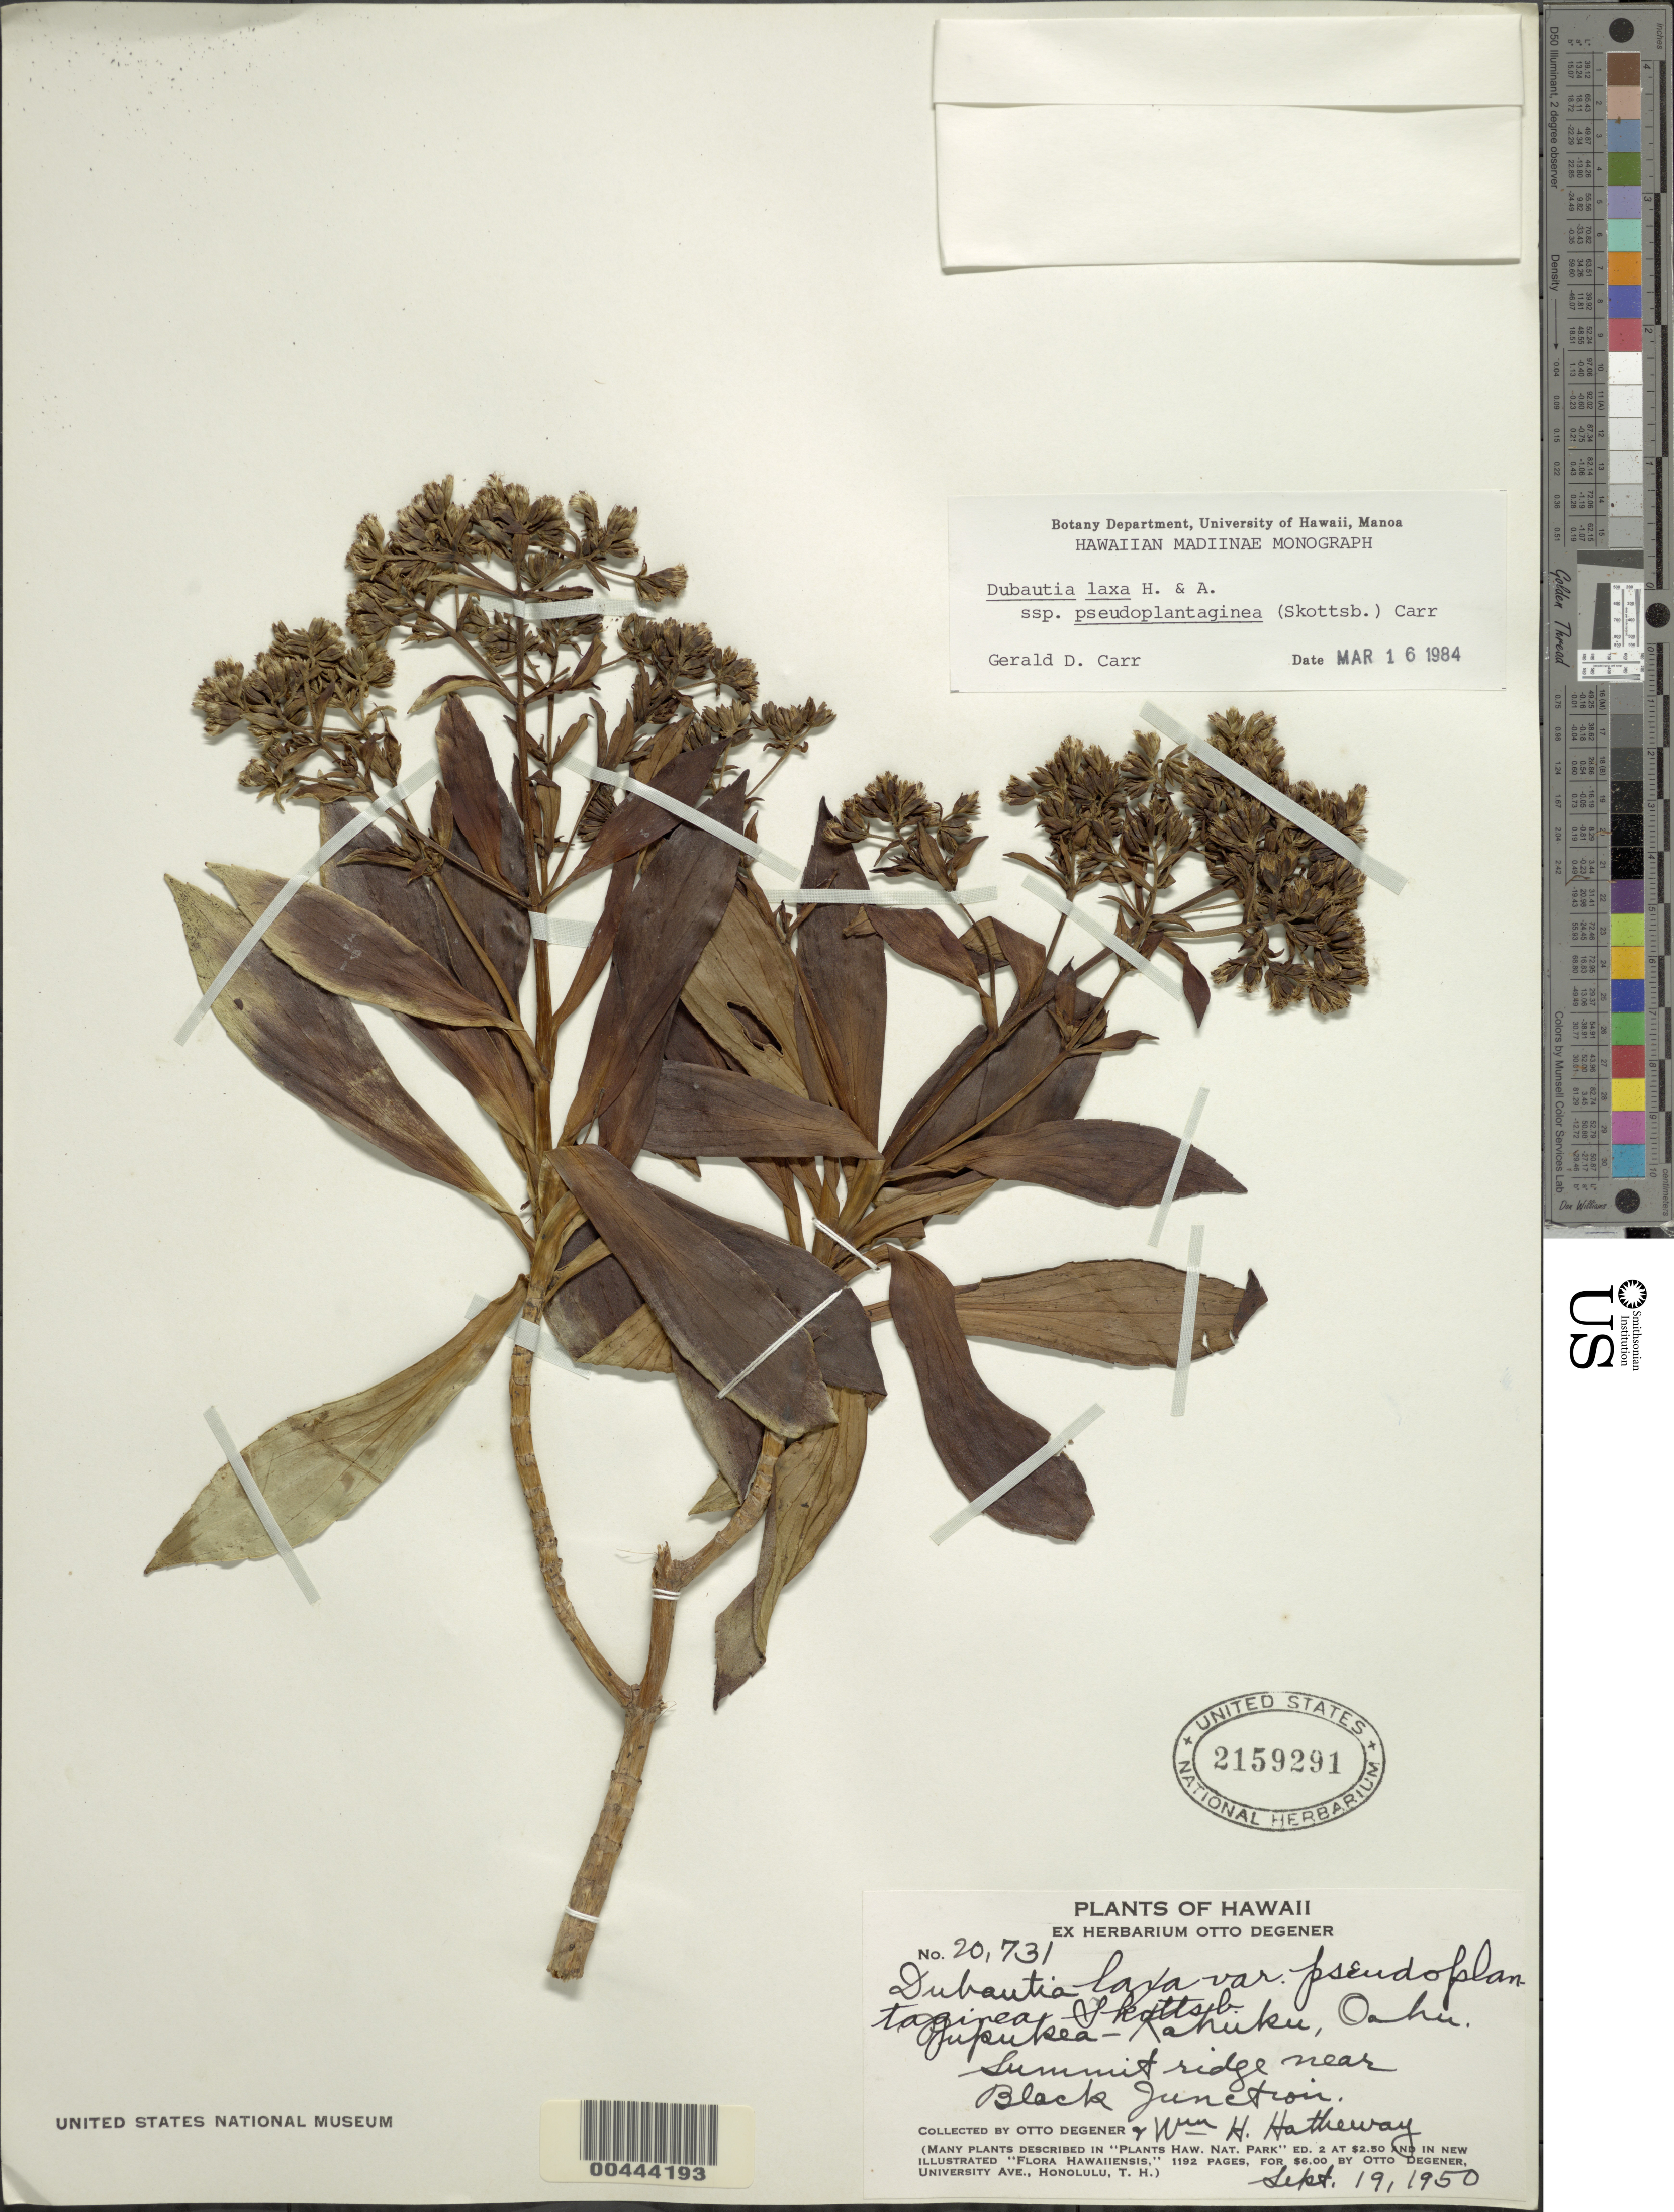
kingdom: Plantae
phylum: Tracheophyta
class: Magnoliopsida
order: Asterales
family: Asteraceae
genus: Dubautia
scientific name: Dubautia laxa subsp. pseudoplantaginea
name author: (Skottsb.) G.D. Carr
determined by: Carr, G. D.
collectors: O. Degener & W. H. Hatheway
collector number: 20731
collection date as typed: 19 Sep 1950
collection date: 1950-09-19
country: United States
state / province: Hawaii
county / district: Honolulu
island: Oahu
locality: Pupukea-Kahuku, summit ridge near Black Junction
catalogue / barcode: US 2159291